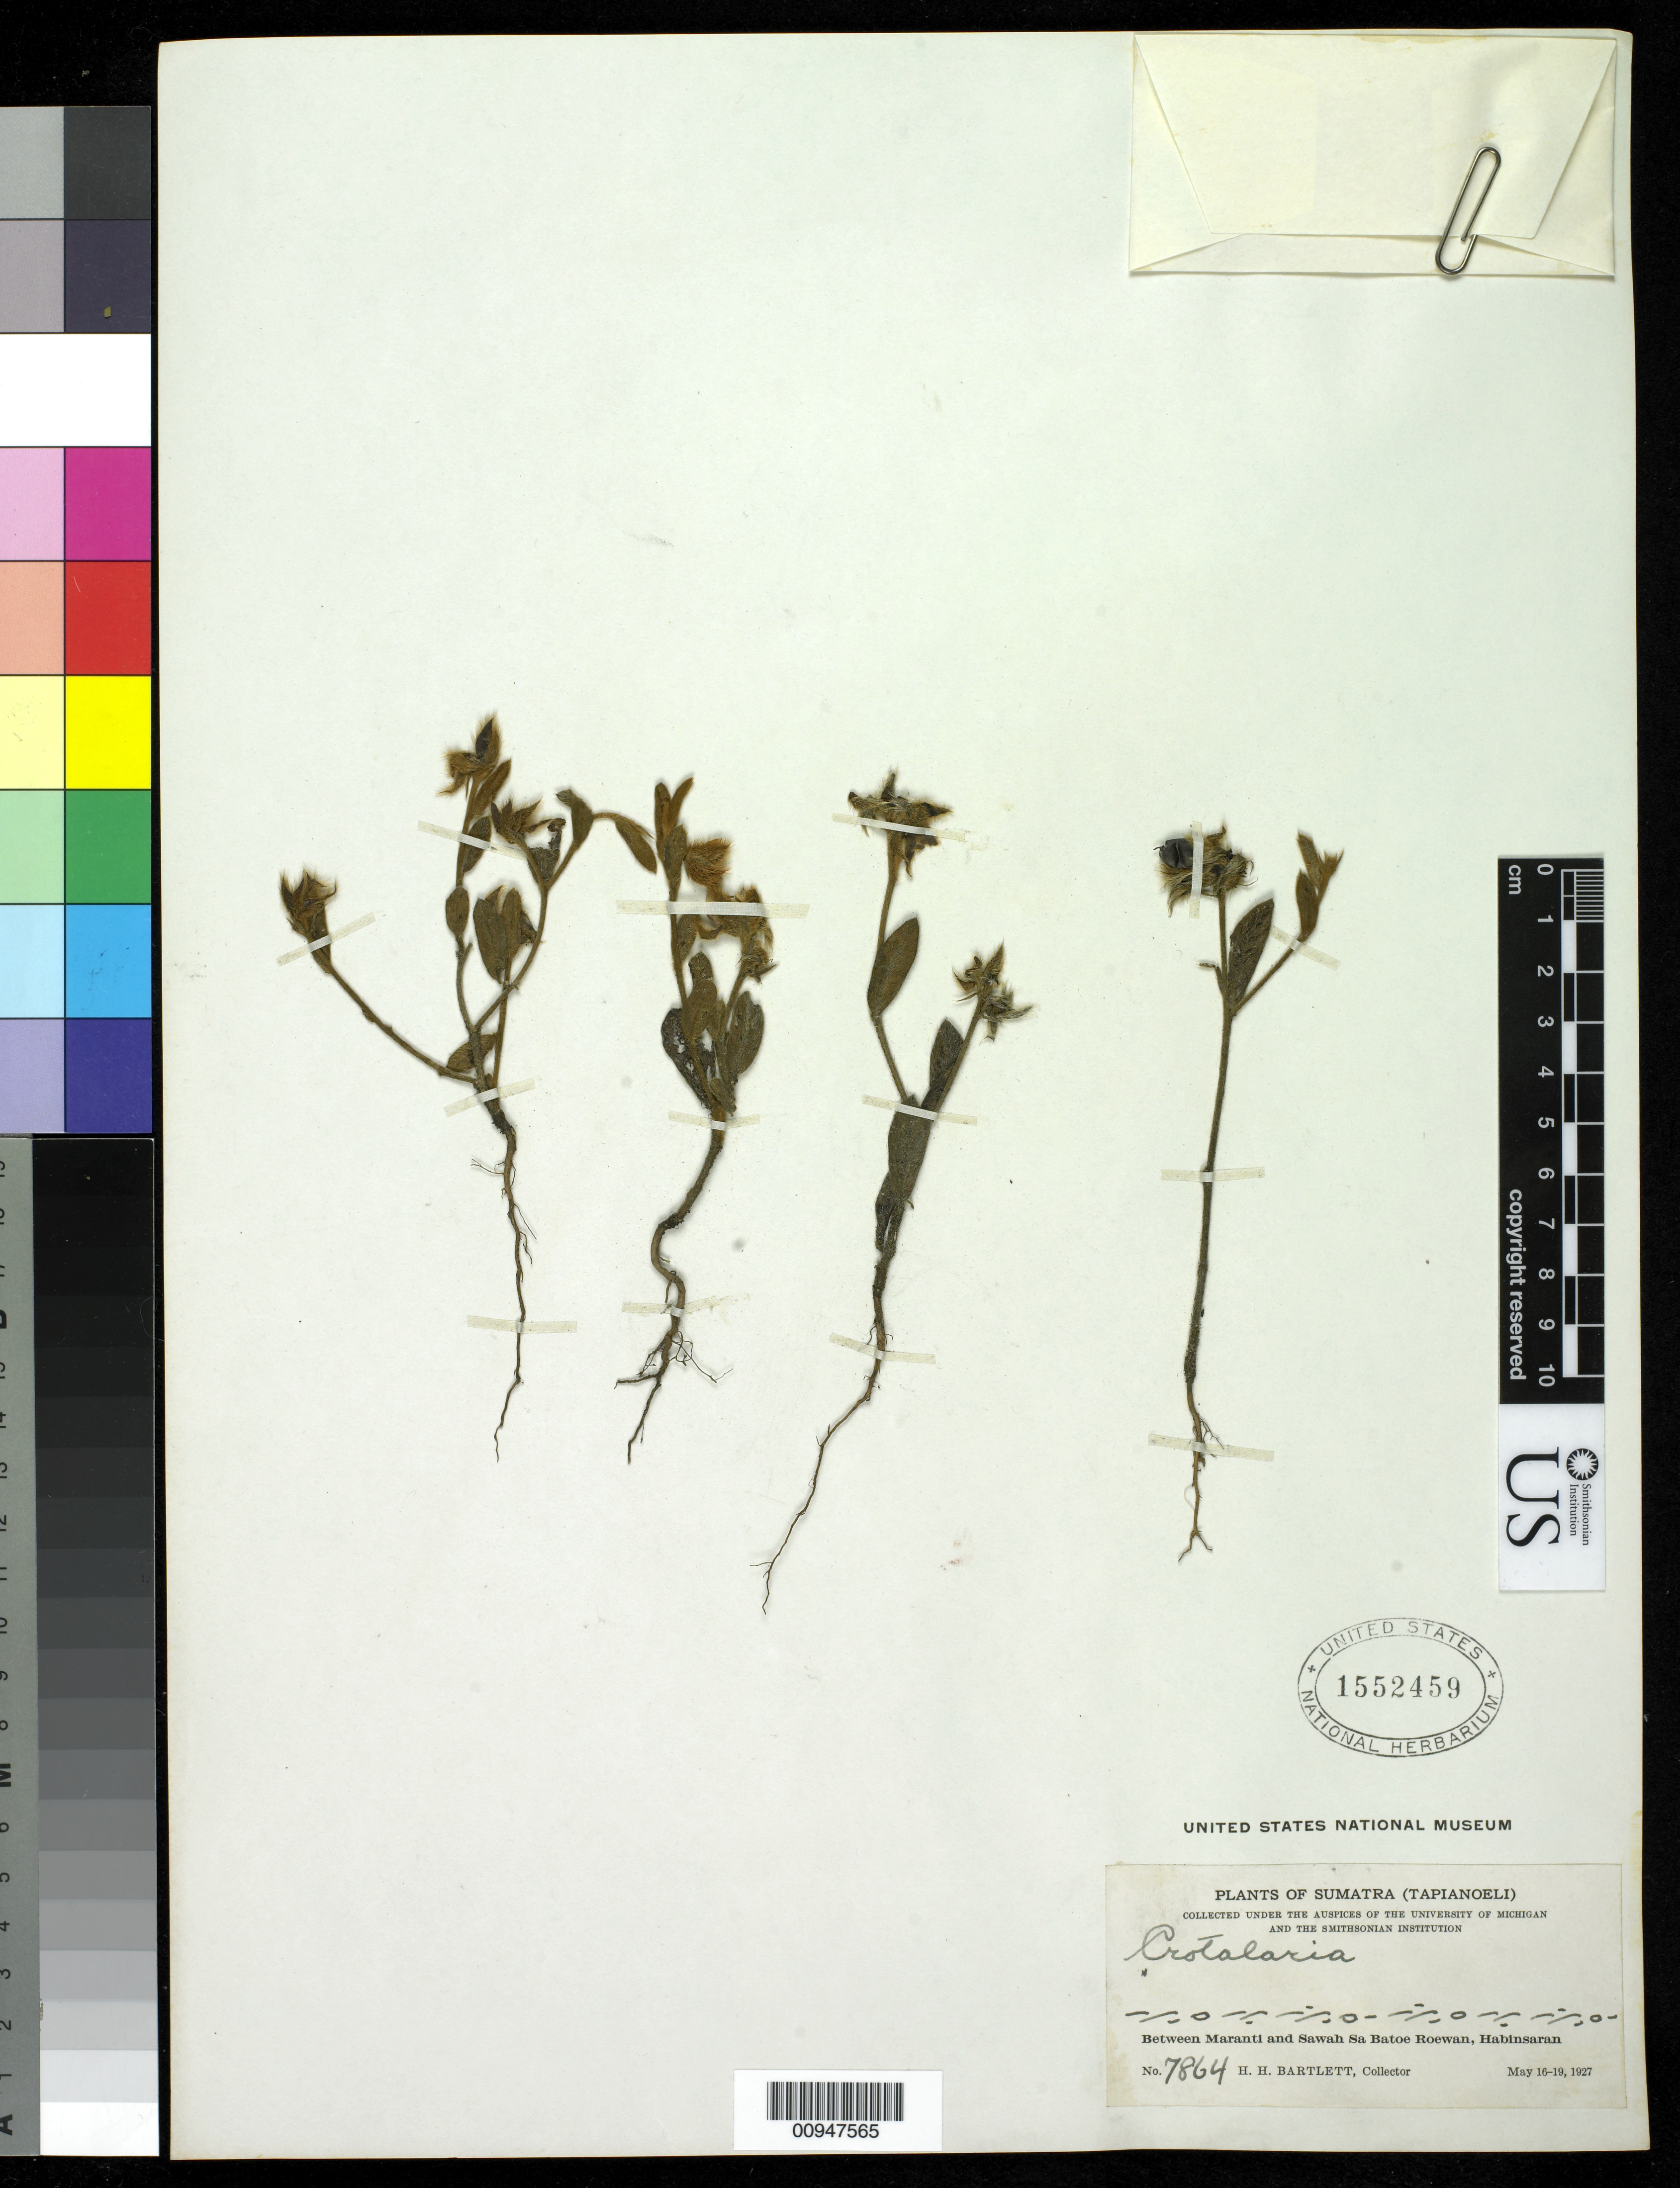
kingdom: Plantae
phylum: Tracheophyta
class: Magnoliopsida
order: Fabales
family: Fabaceae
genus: Crotalaria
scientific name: Crotalaria sessilifolia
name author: L.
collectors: H. H. Bartlett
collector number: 7864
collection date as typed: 16 May 1927 to 19 May 1927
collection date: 1927-05-16/1927-05-19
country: Indonesia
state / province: Sumatra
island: Sumatra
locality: Between Maranti and Sawah Sa Batoe, Habinsaran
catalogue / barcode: US 1552459